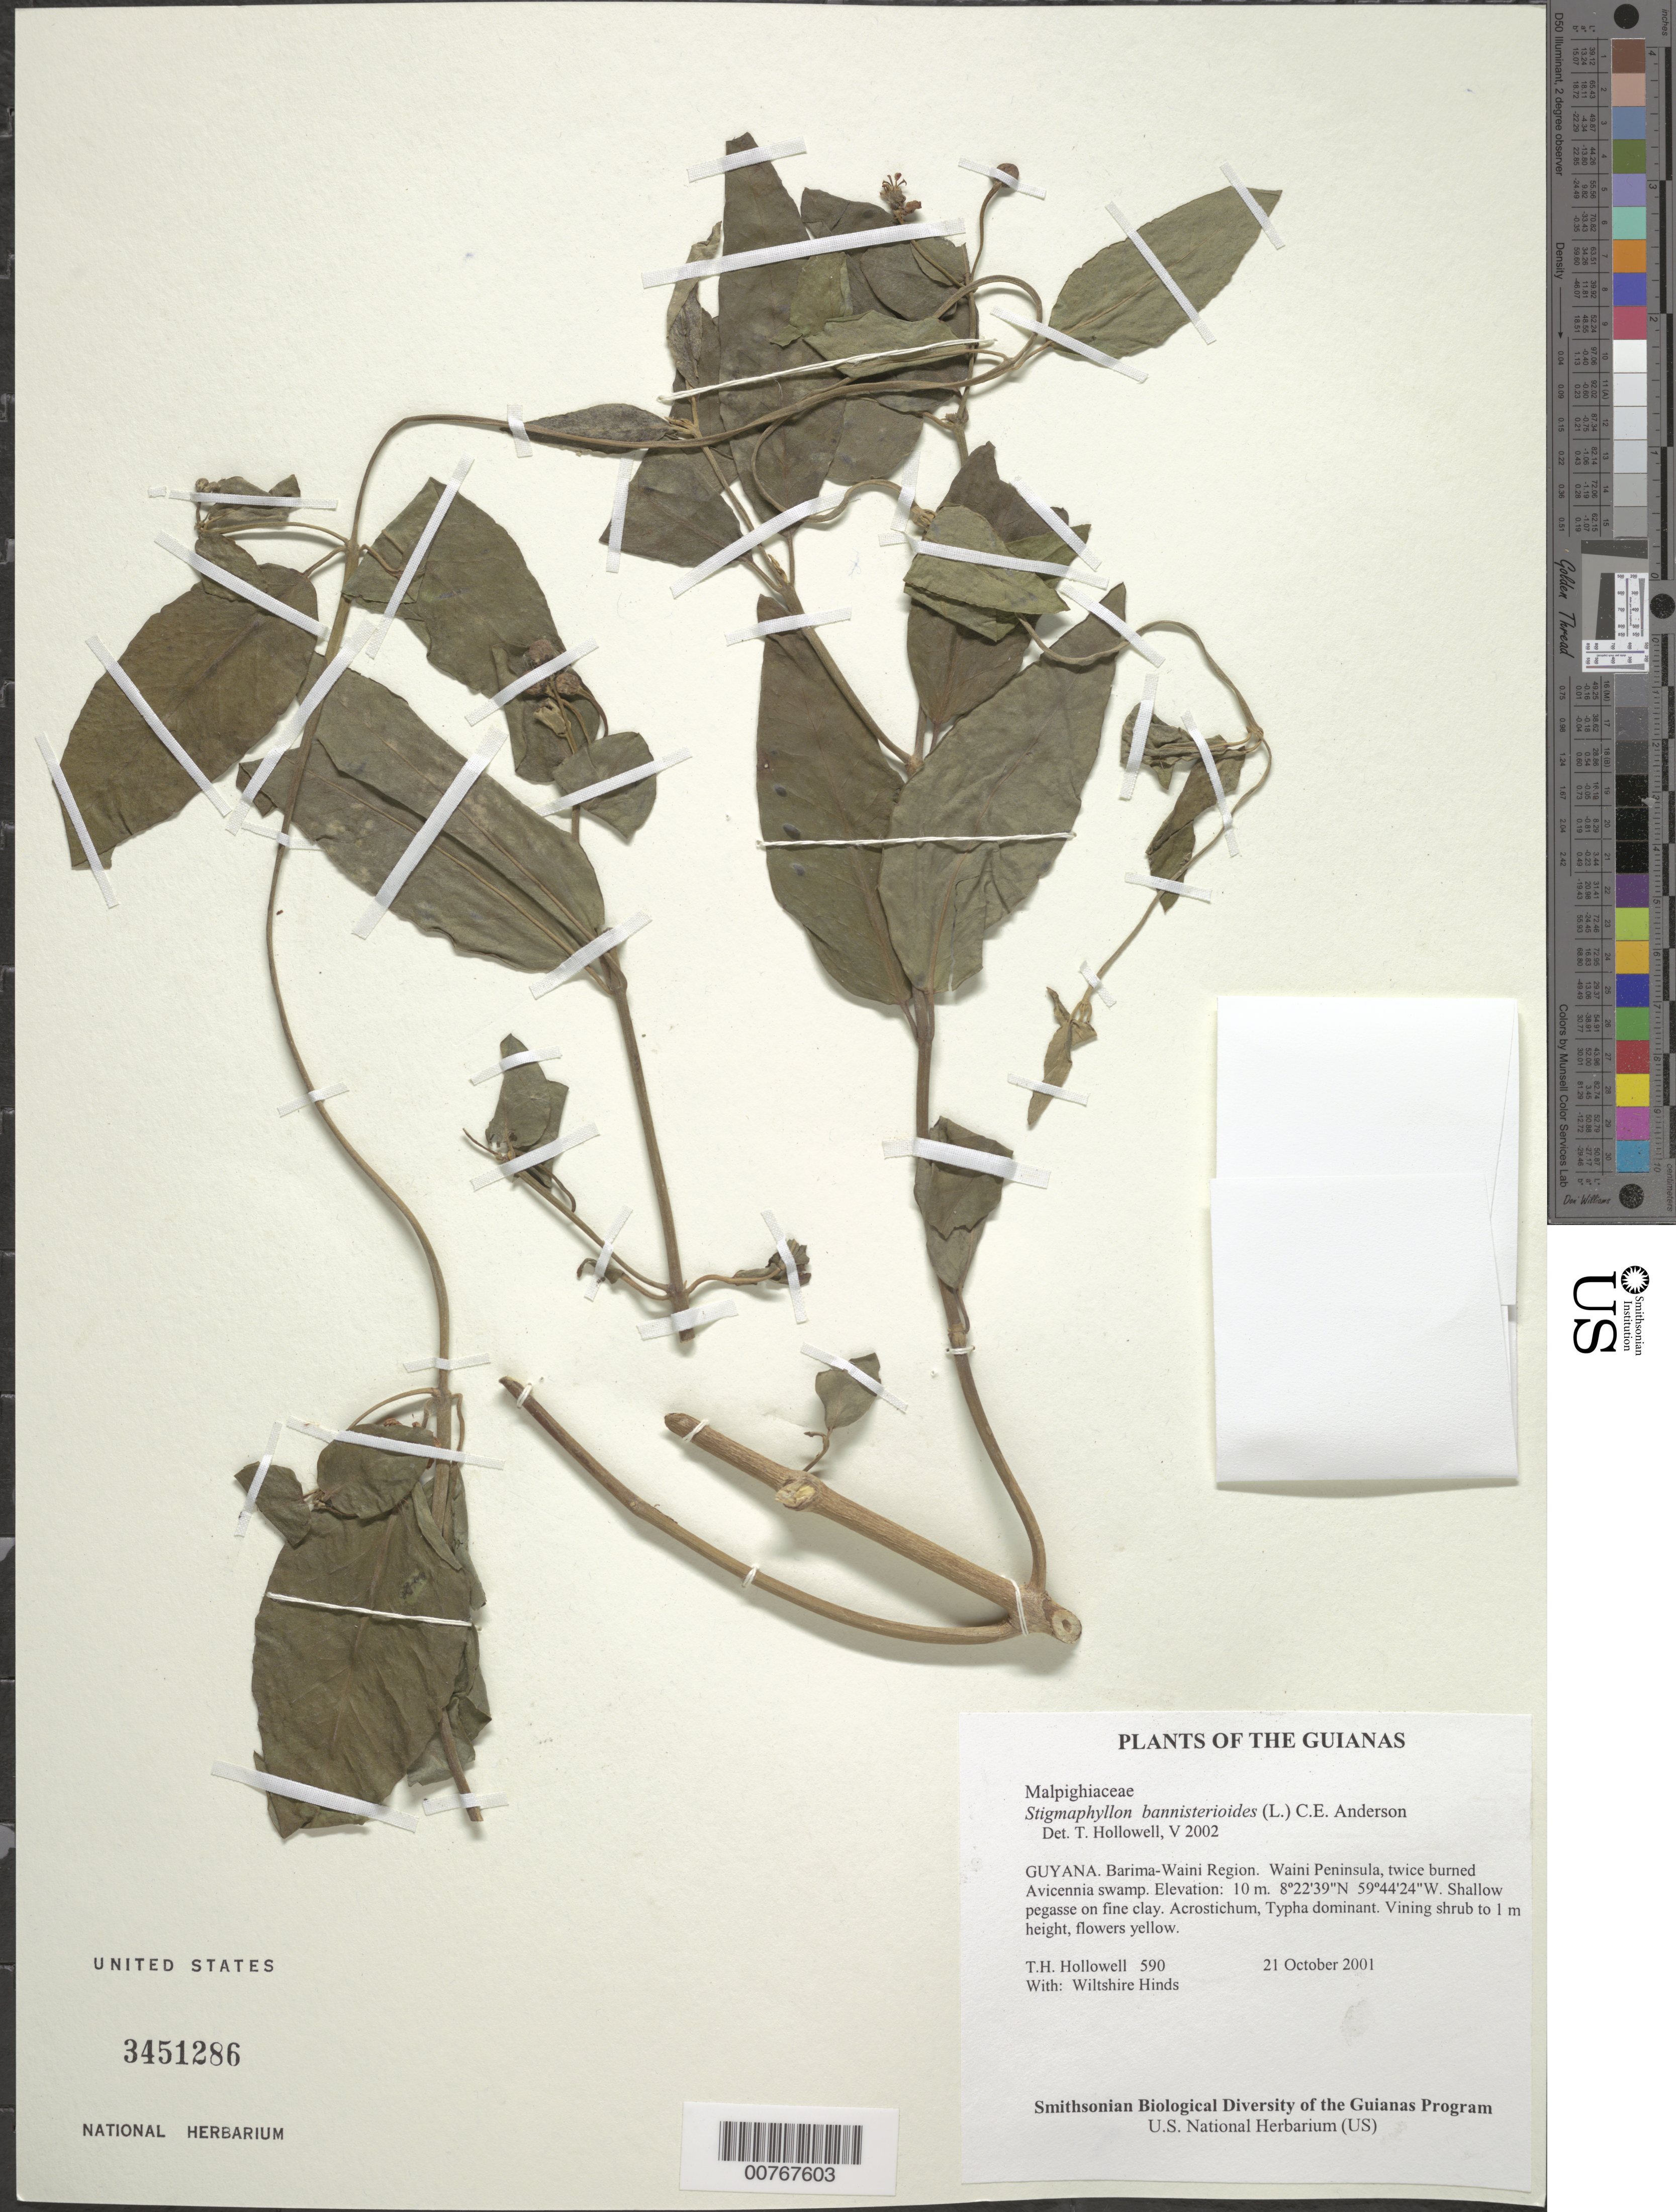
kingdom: Plantae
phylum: Tracheophyta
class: Magnoliopsida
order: Malpighiales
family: Malpighiaceae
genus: Stigmaphyllon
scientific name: Stigmaphyllon bannisterioides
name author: (L.) C.E. Anderson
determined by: Hollowell, T. H., (BOT), Smithsonian Institution - National Museum of Natural History (UNITED STATES)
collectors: T. Hollowell & W. Hinds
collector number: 590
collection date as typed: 21 October 2001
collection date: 2001-10-21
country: Guyana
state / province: Barima-Waini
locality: Waini Peninsula, twice burned Avicennia swamp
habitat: Shallow pegasse on fine clay. Acrostichum, Typha dominant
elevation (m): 10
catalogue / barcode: US 3451286